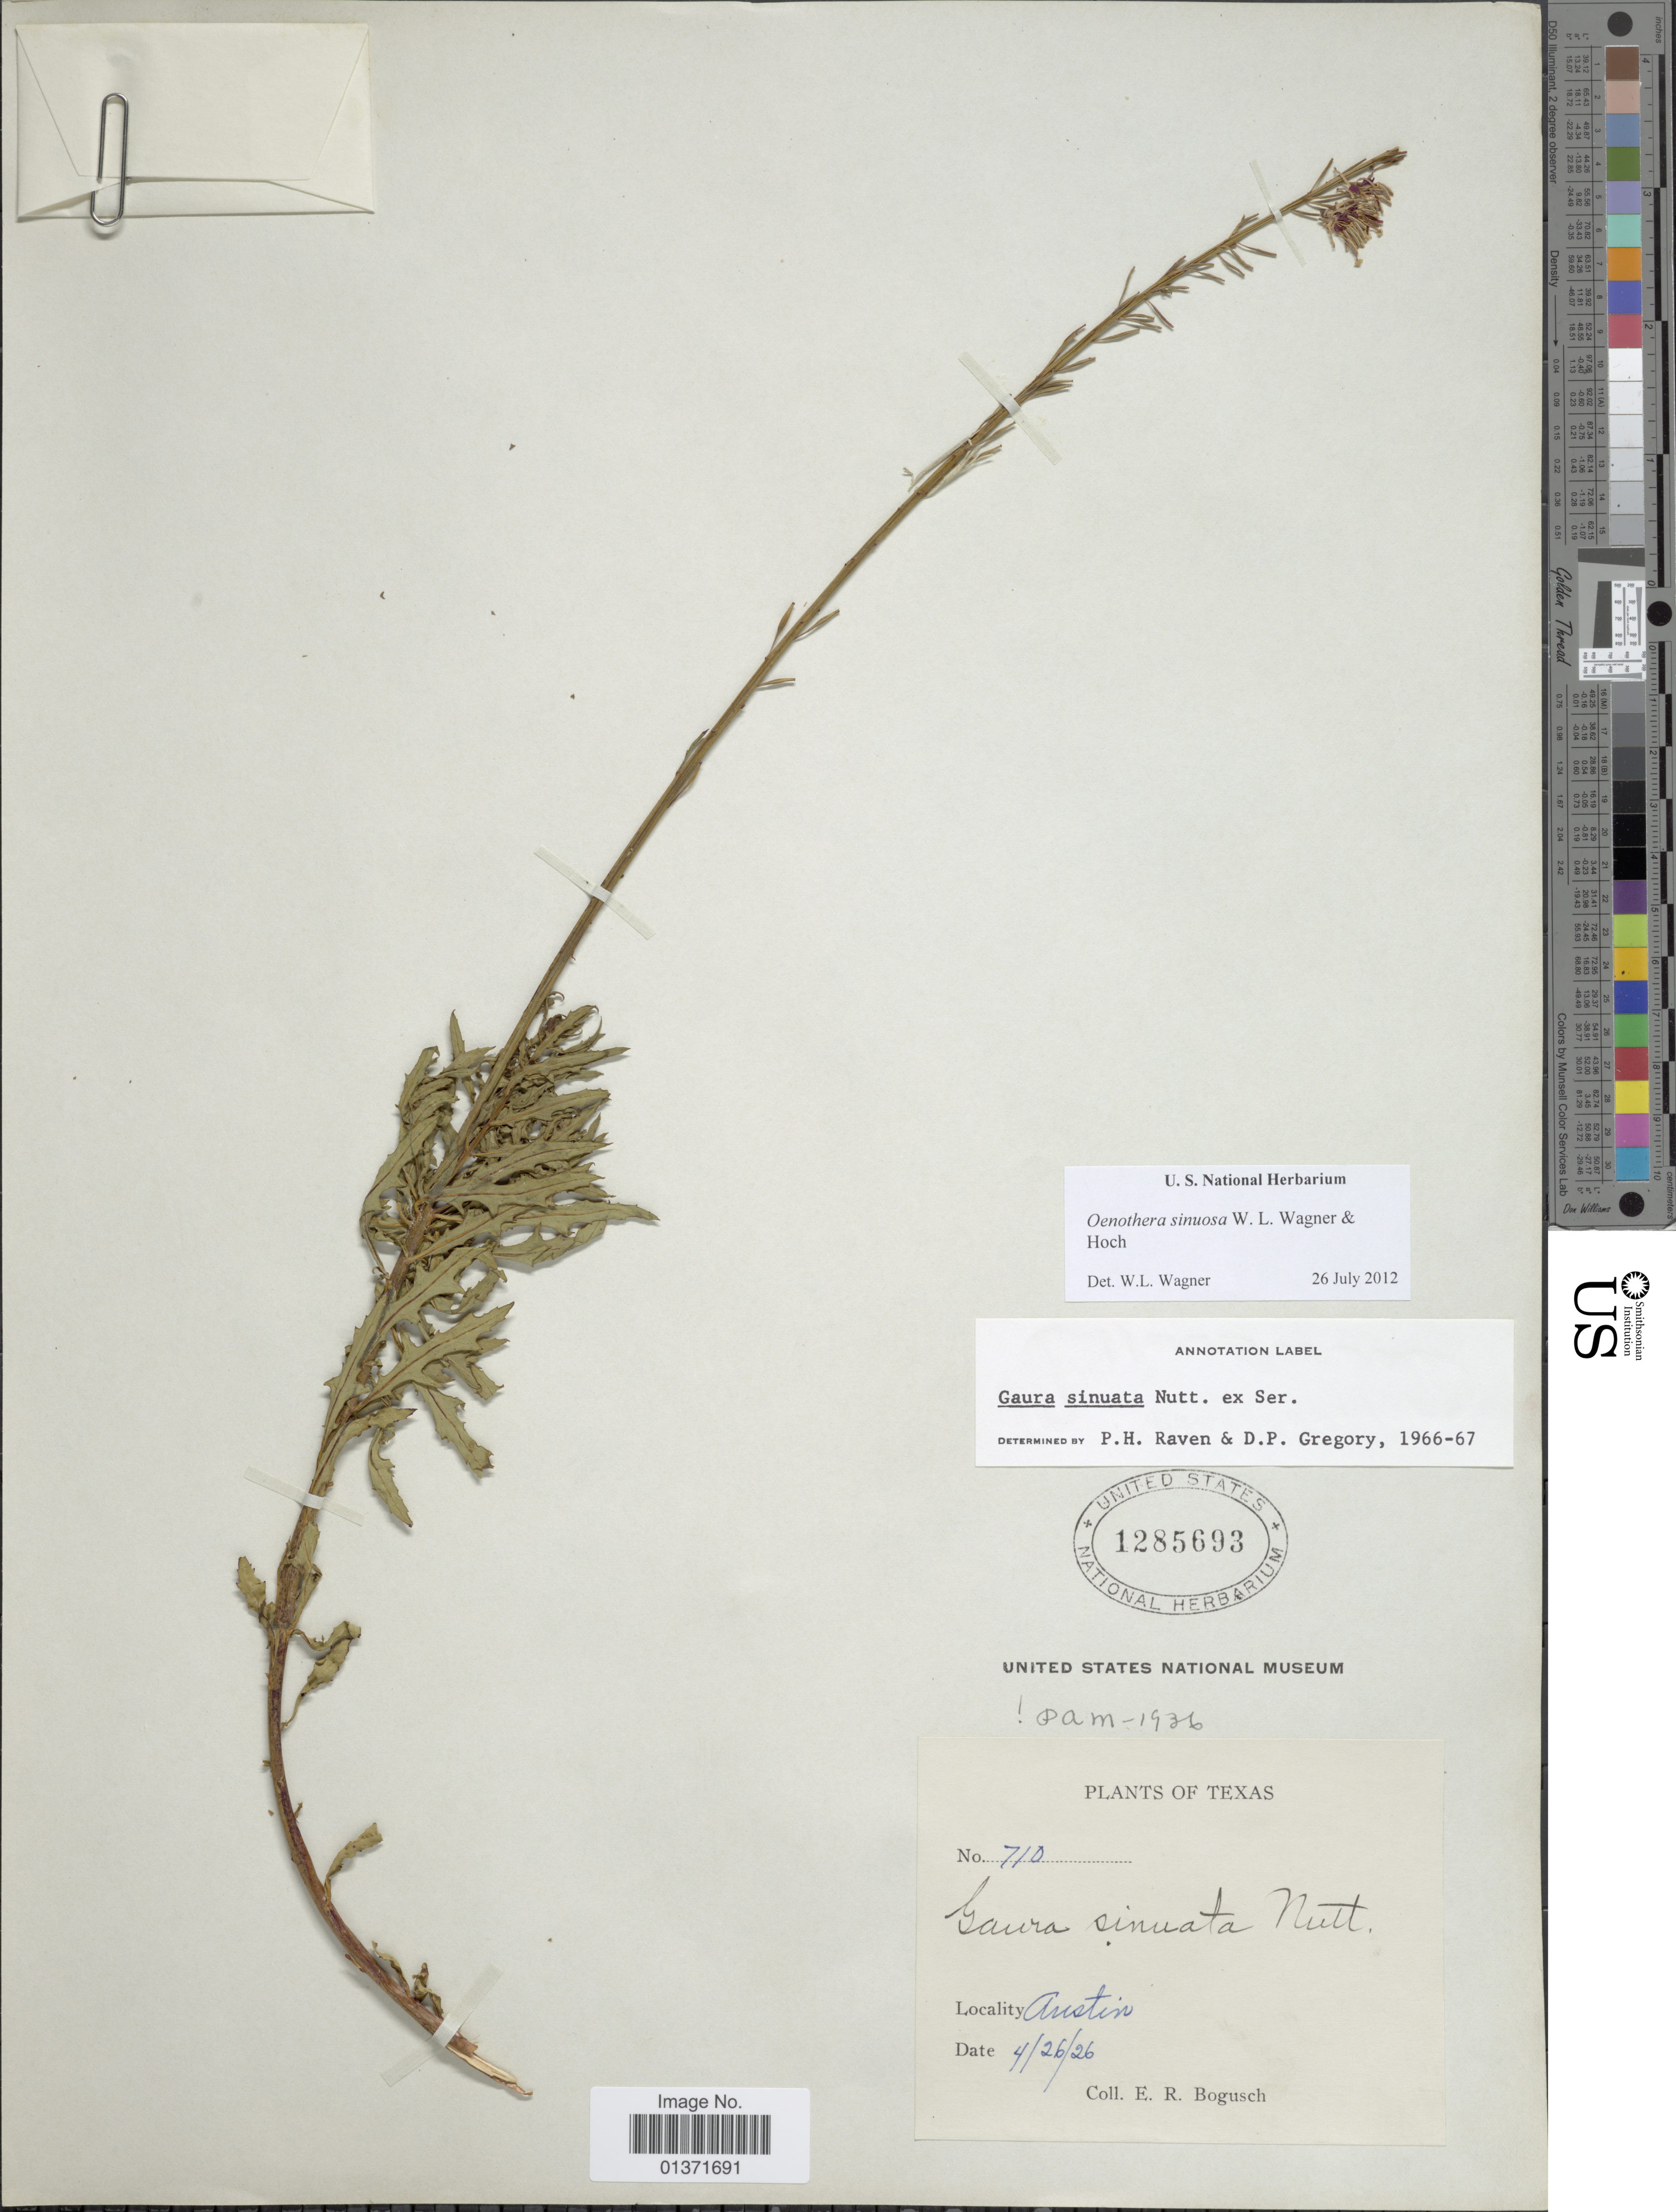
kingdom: Plantae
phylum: Tracheophyta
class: Magnoliopsida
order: Myrtales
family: Onagraceae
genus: Oenothera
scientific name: Oenothera sinuosa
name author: Nutt. ex Ser.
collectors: E. Bogusch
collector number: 710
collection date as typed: Transcribed d/m/y: 26/4/26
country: United States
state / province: Texas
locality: Austin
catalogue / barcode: US 1285693